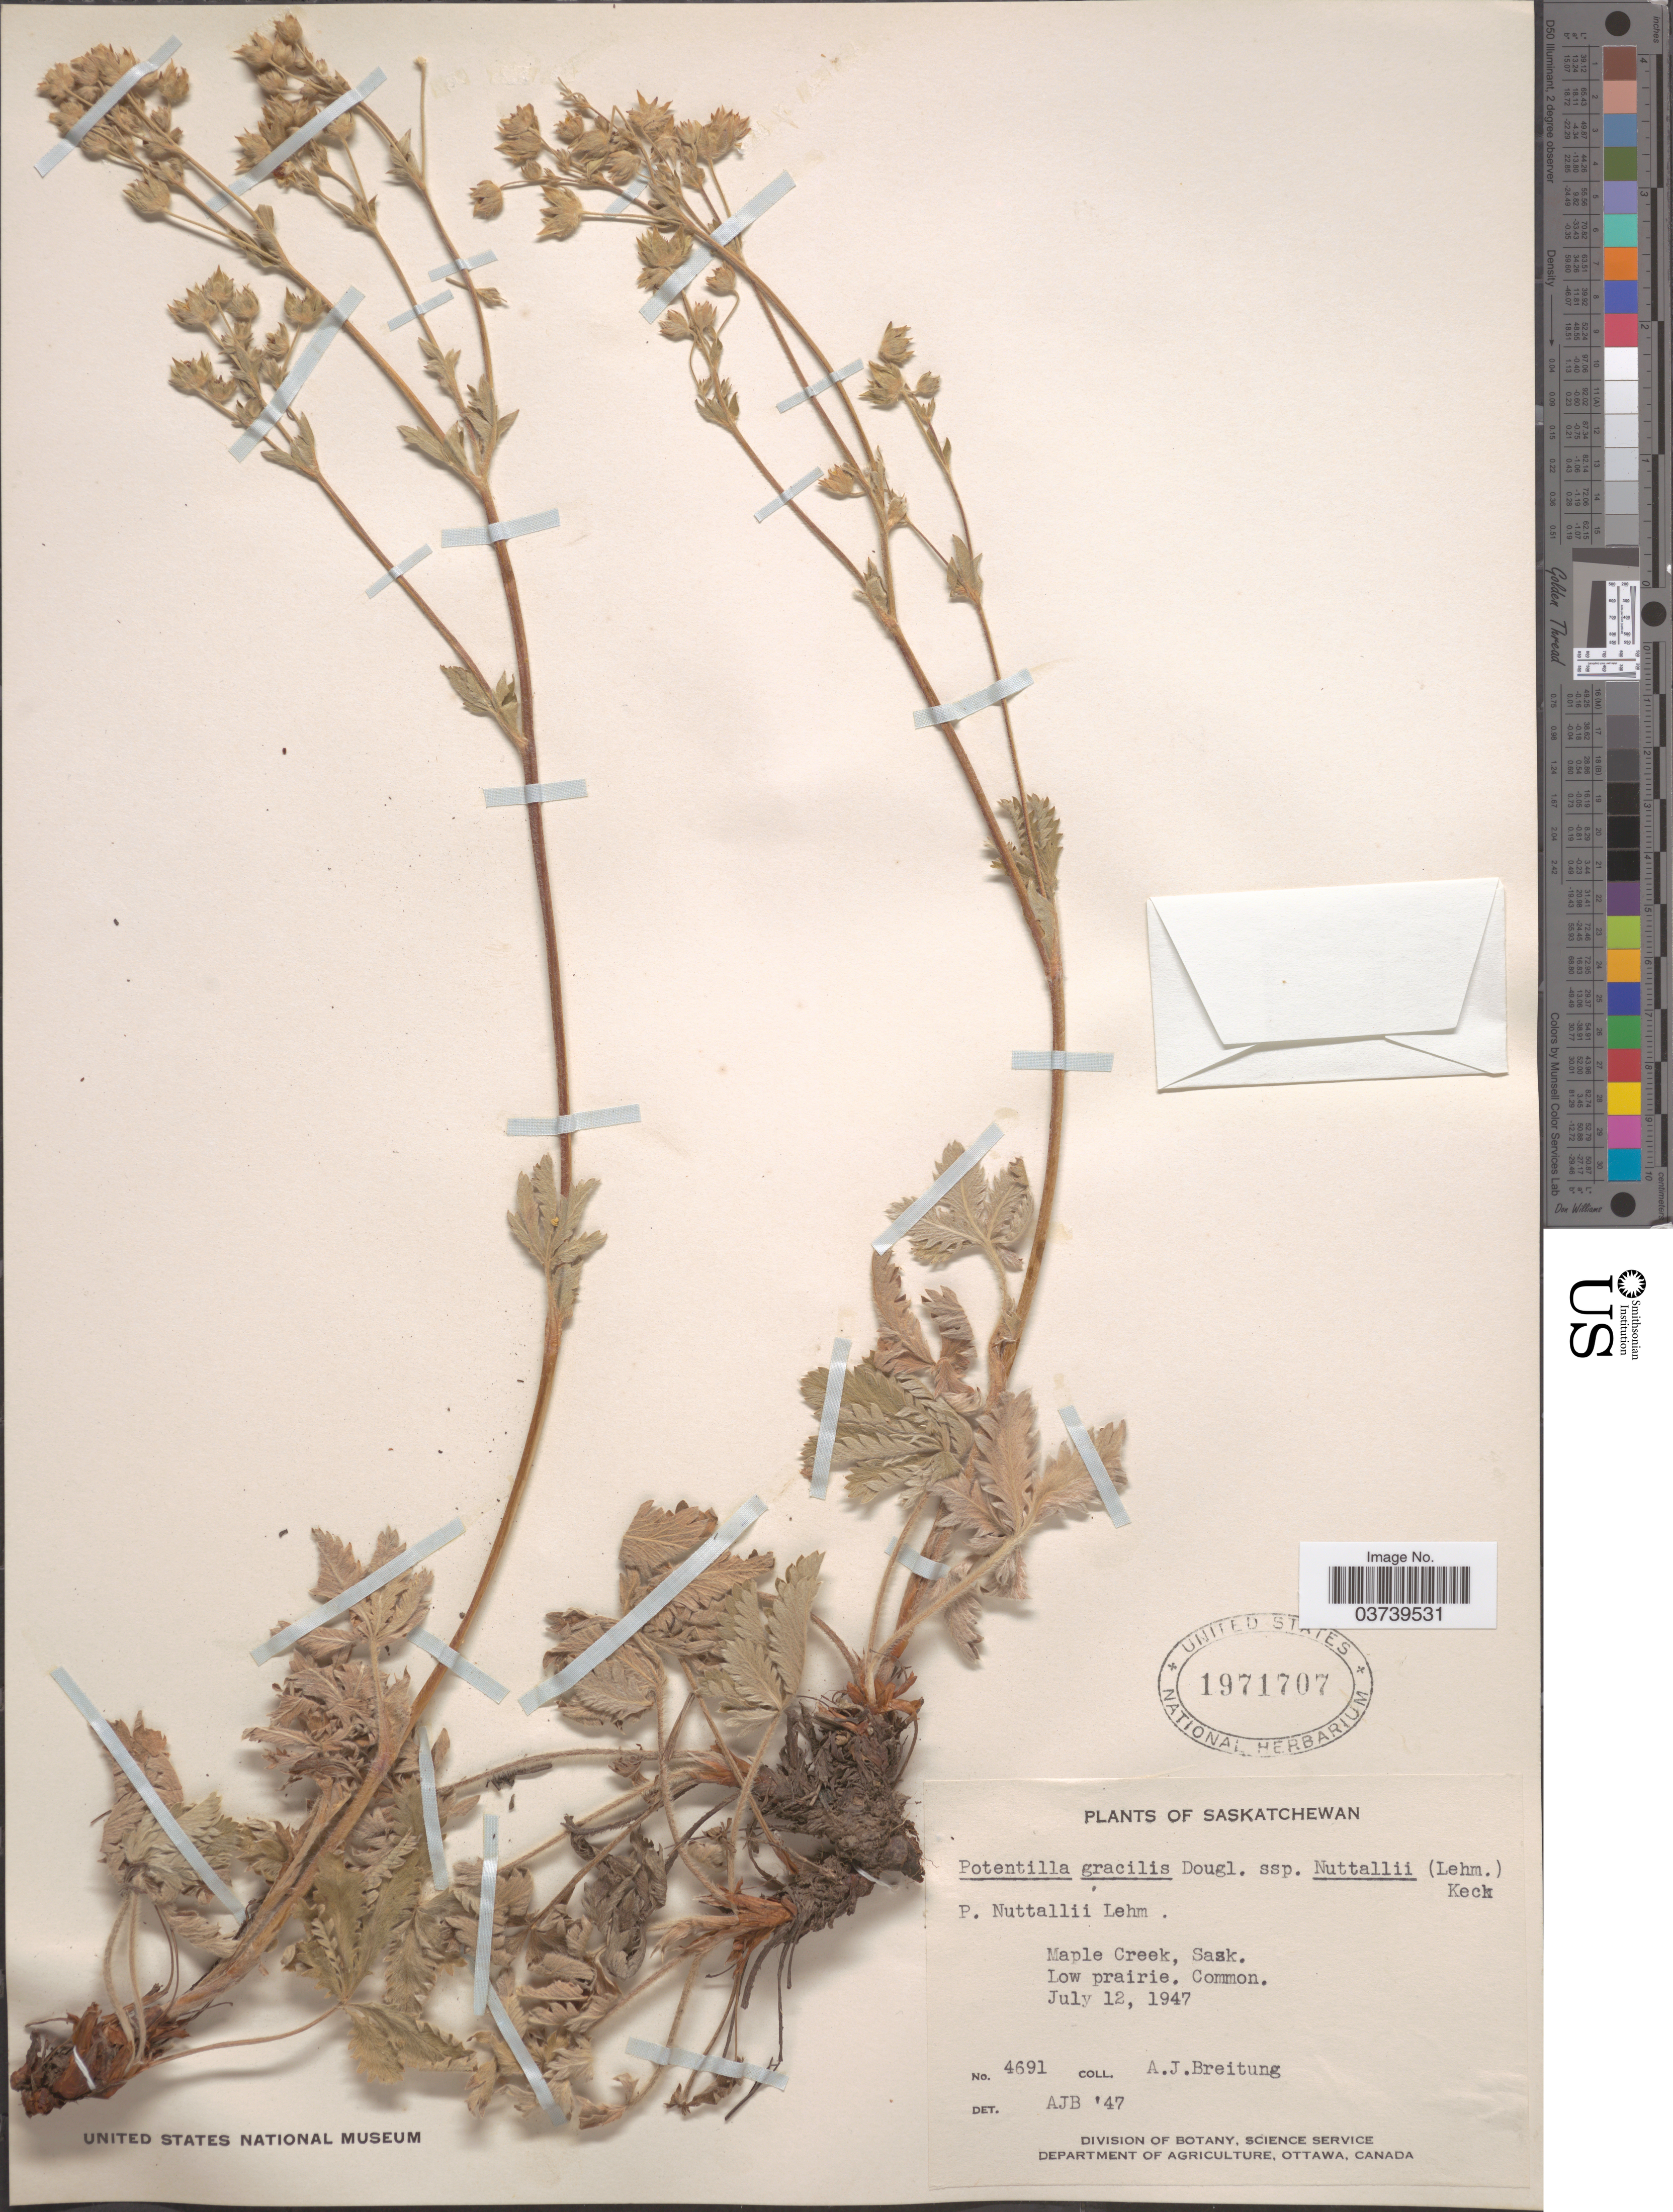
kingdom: Plantae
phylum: Tracheophyta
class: Magnoliopsida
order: Rosales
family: Rosaceae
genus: Potentilla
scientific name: Potentilla gracilis var. fastigiata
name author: (Nutt.) S. Watson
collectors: A. Breitung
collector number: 4691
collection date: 1947-07-12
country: Canada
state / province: Saskatchewan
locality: Maple Creek, Sask.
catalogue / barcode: US 1971707